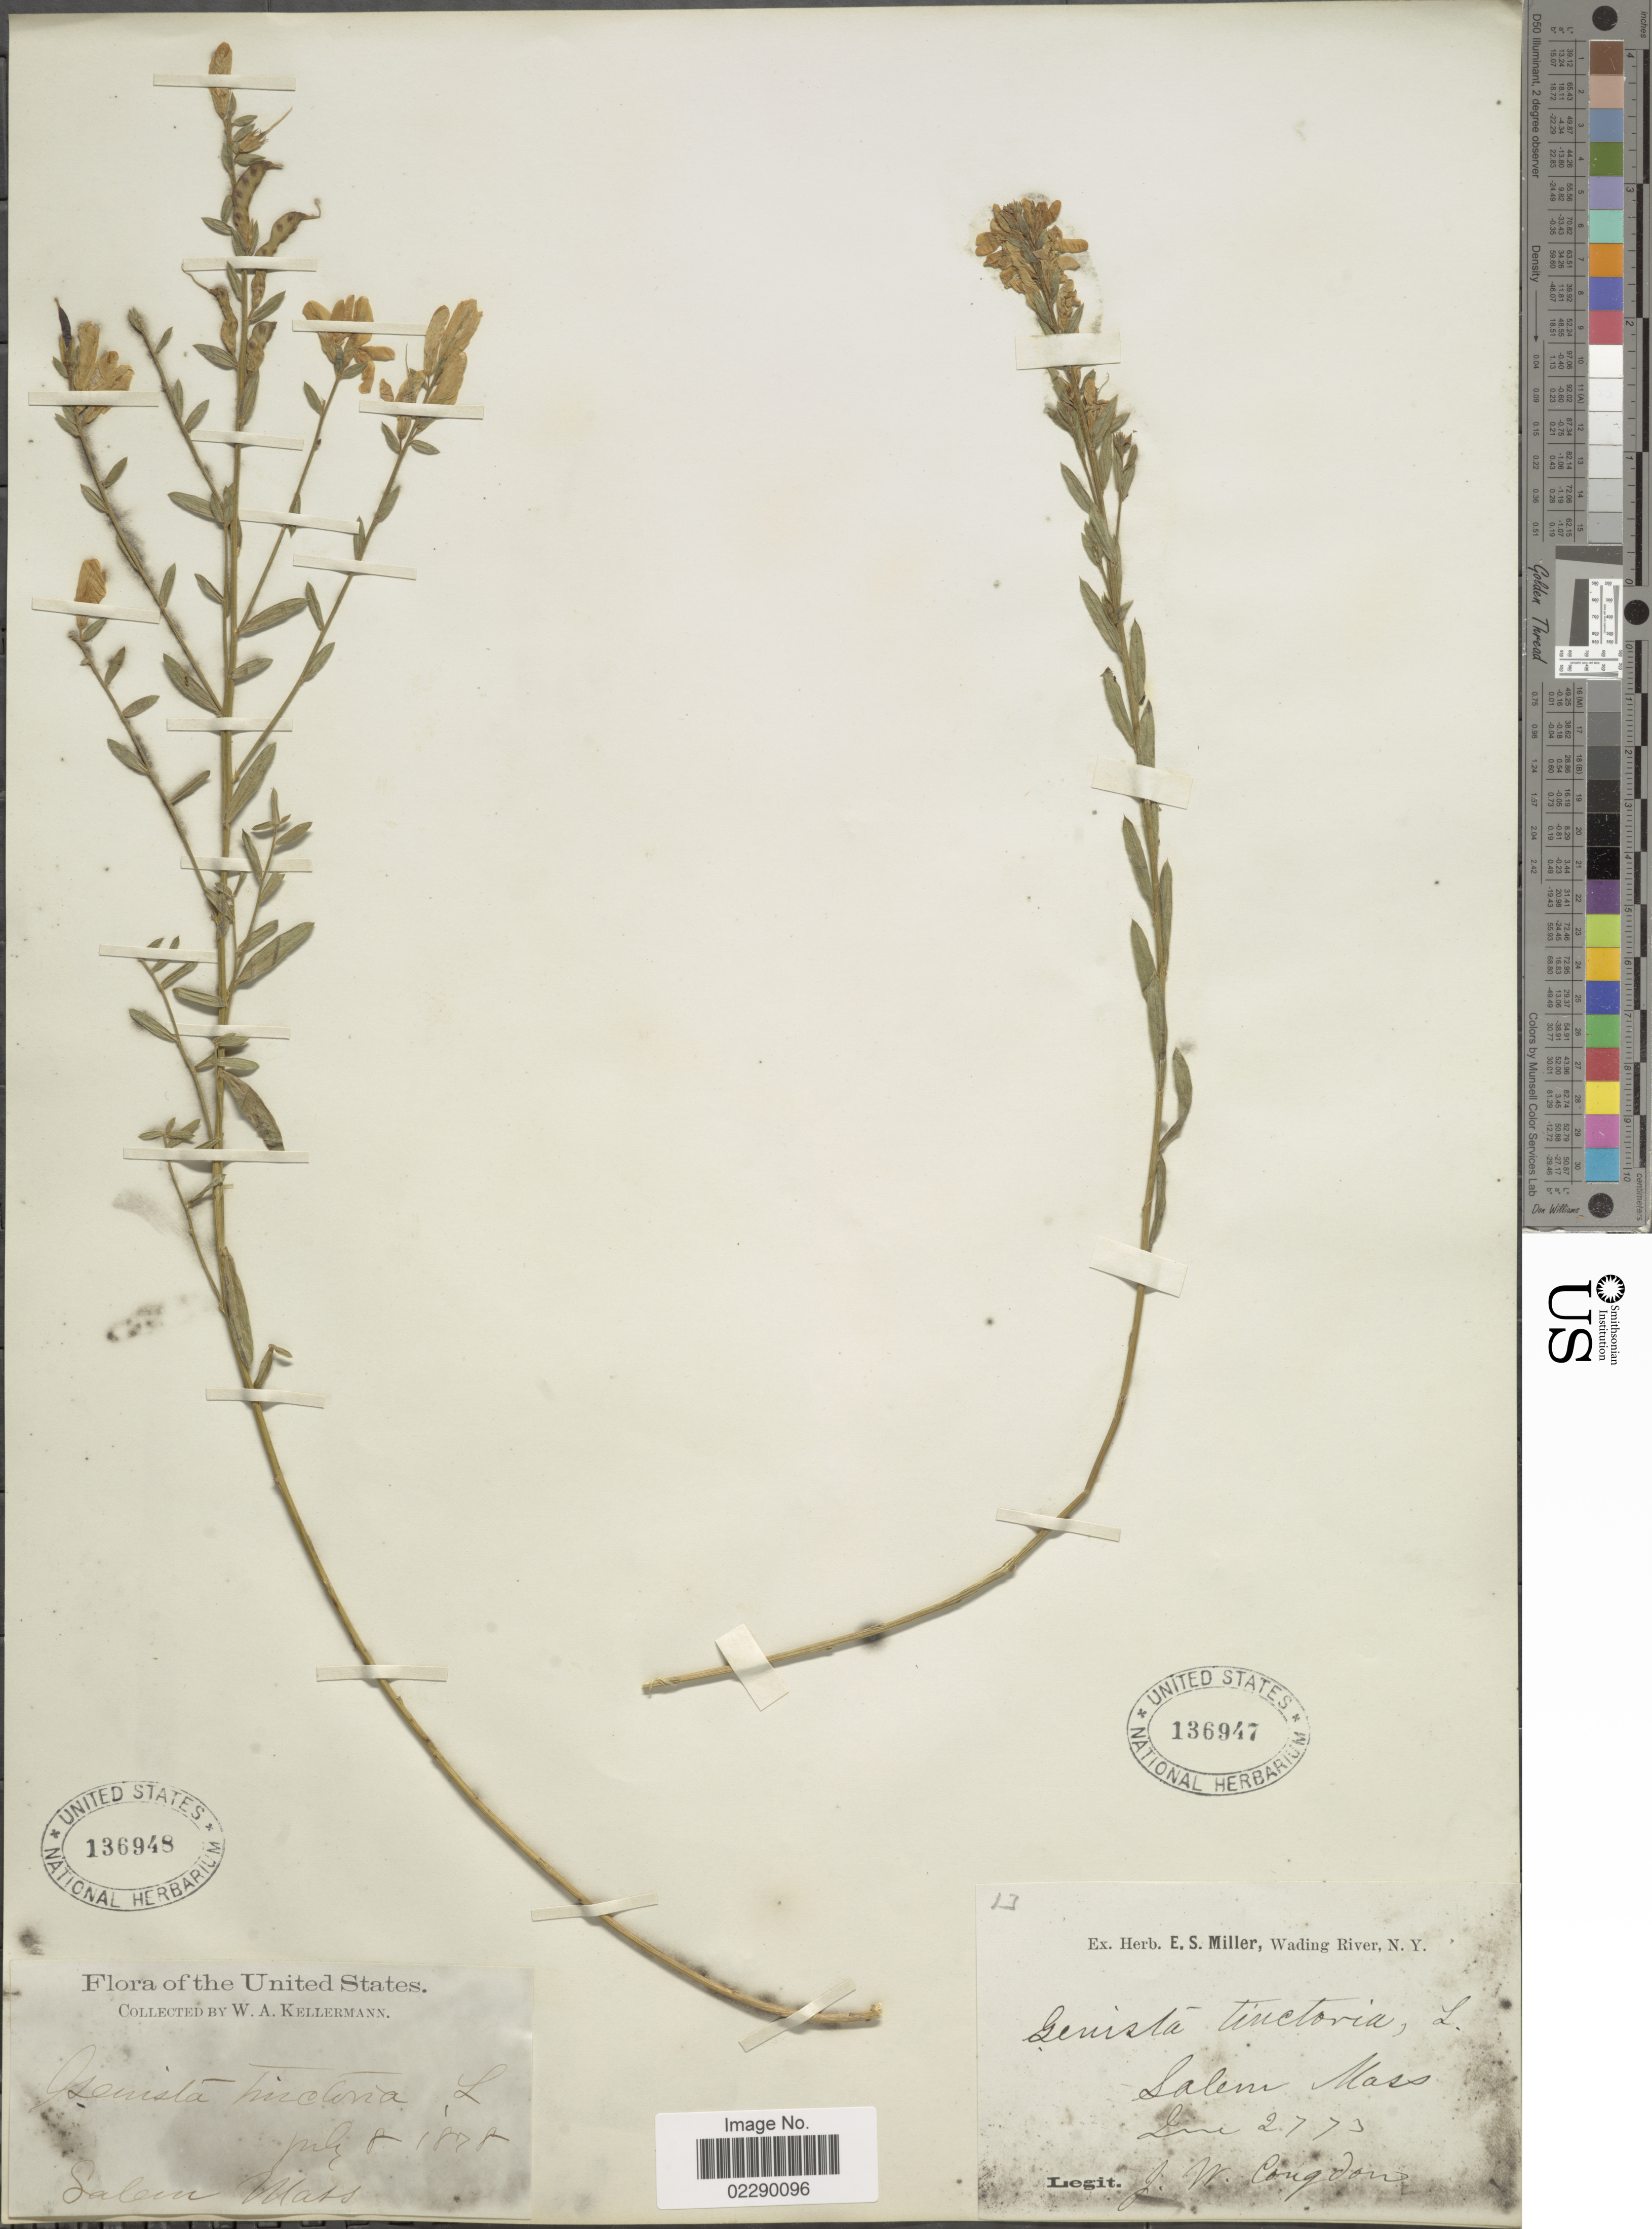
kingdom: Plantae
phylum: Tracheophyta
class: Magnoliopsida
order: Fabales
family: Fabaceae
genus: Genista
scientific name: Genista tinctoria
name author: L.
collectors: W. Kellerman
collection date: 1878-07-08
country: United States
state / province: Massachusetts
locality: Salem, Mass.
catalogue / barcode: US 136948-2